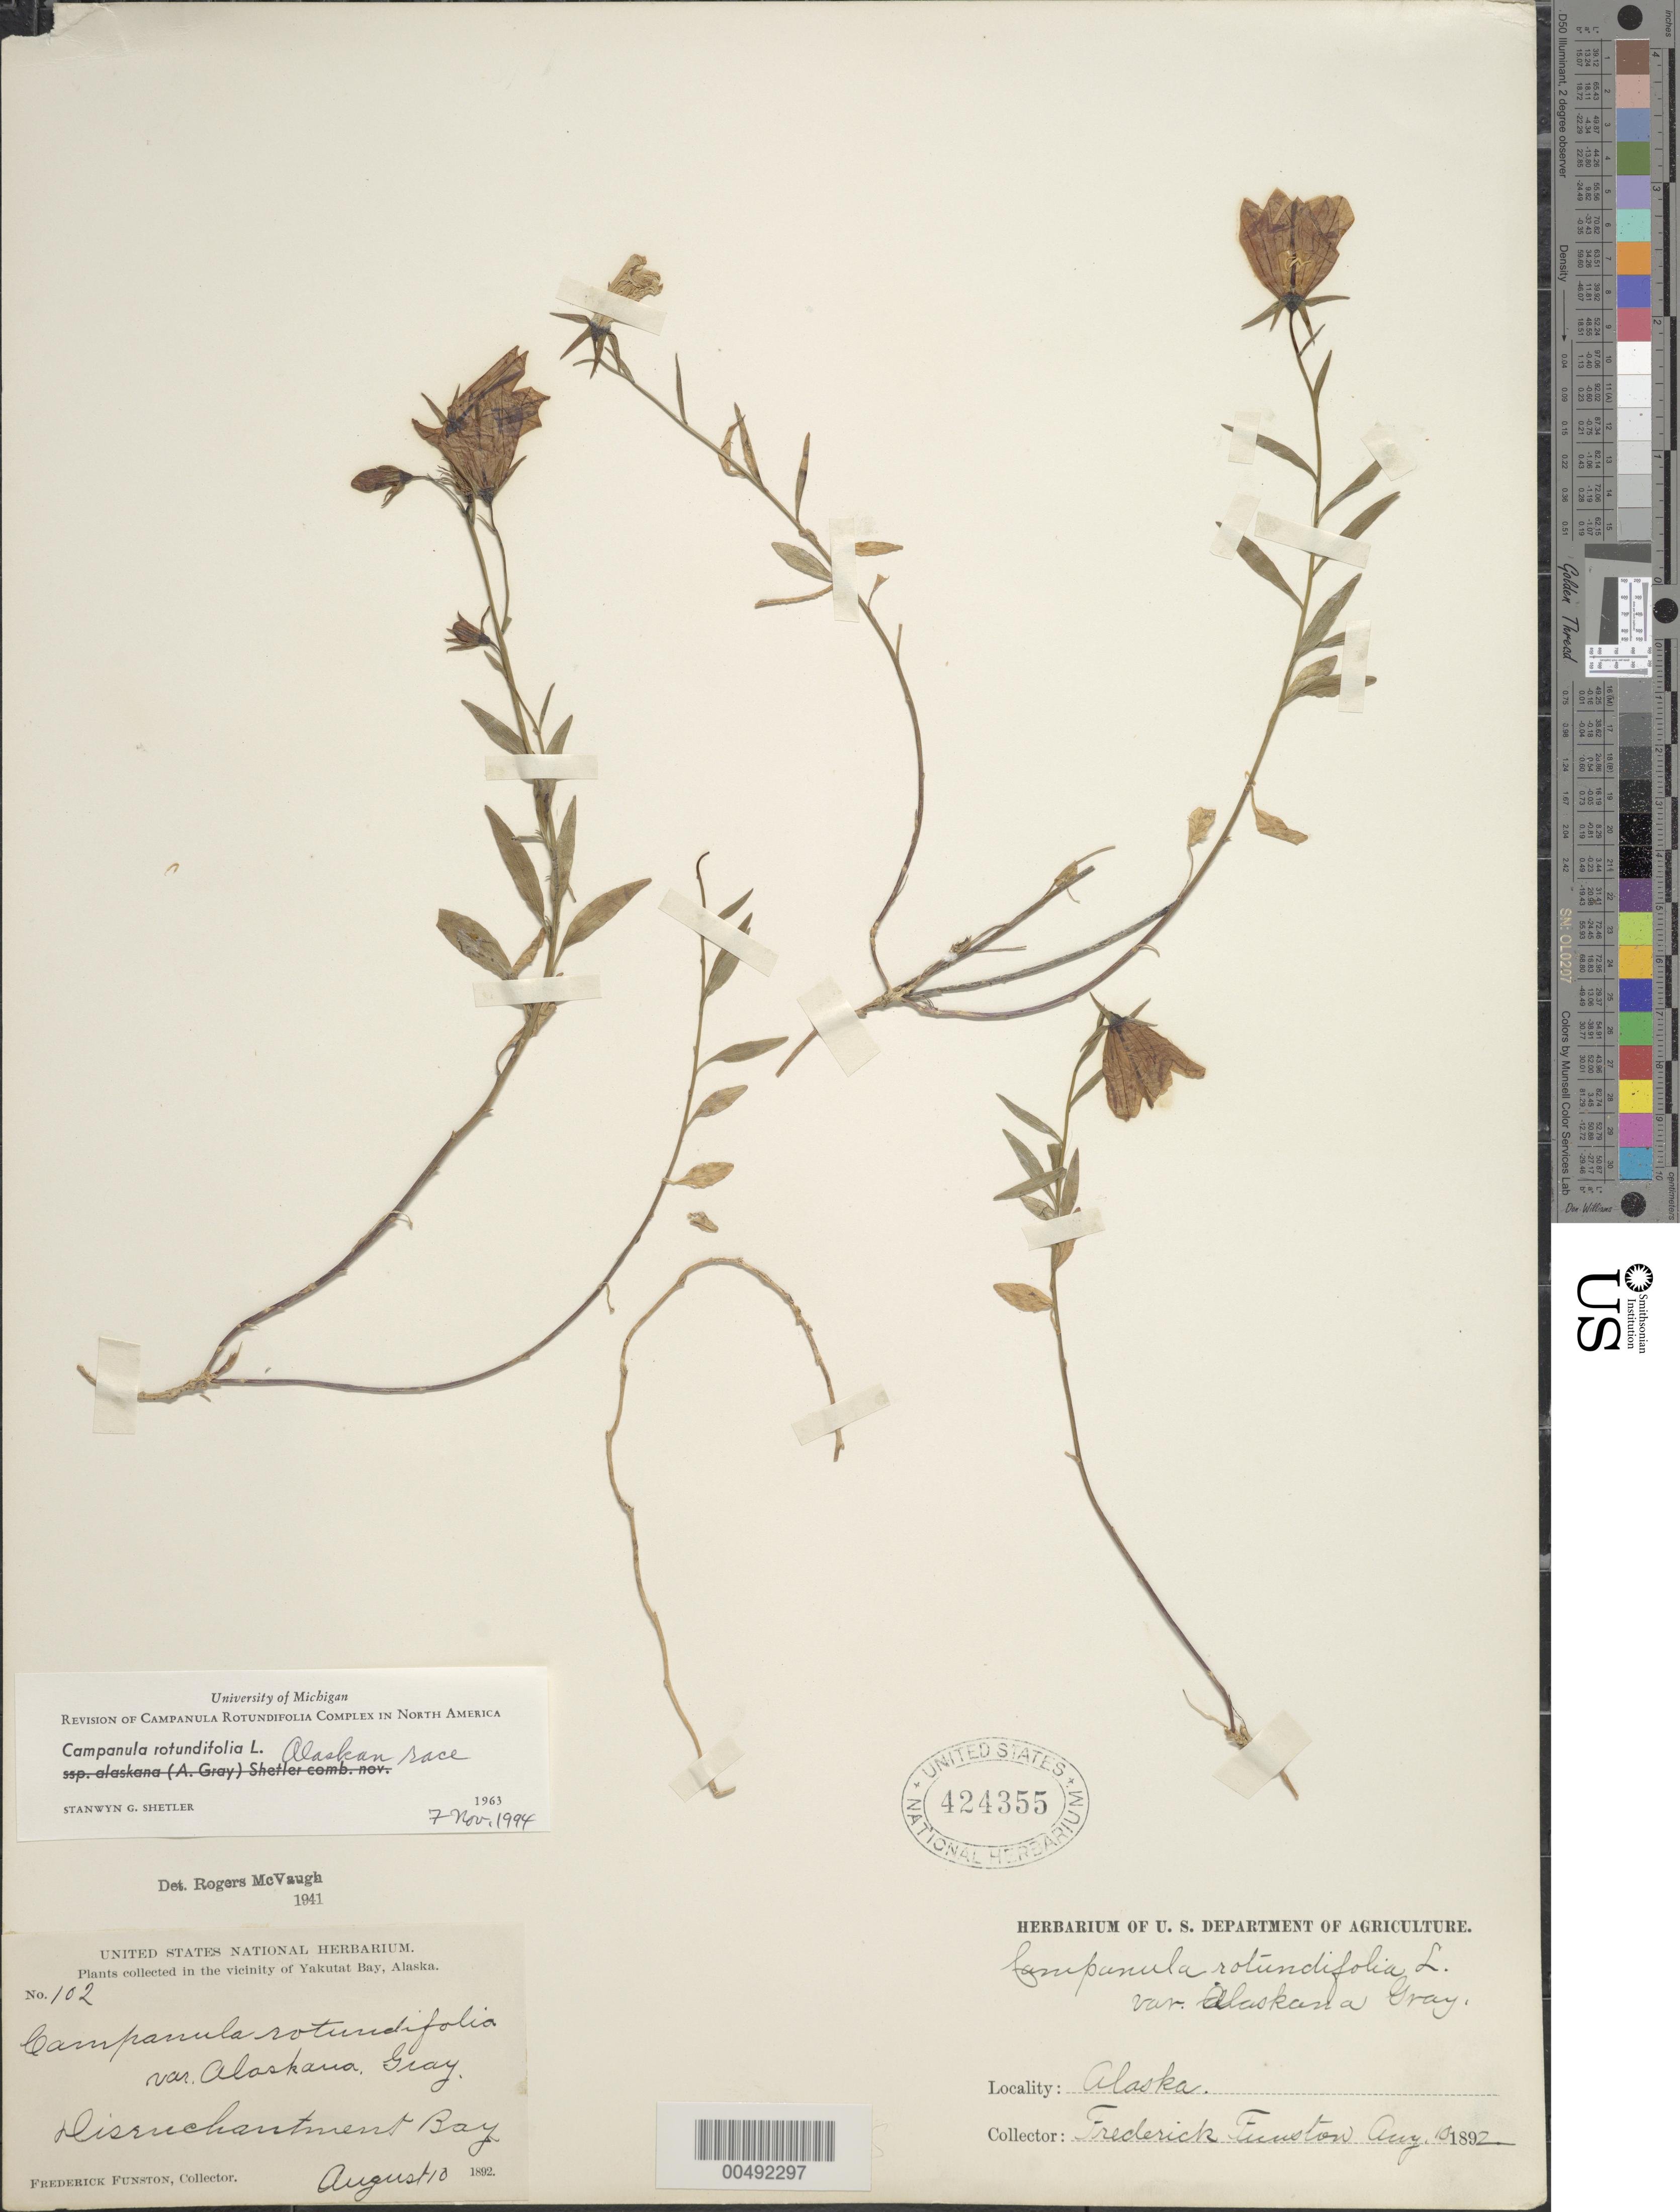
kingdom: Plantae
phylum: Tracheophyta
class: Magnoliopsida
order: Asterales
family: Campanulaceae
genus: Campanula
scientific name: Campanula rotundifolia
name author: L.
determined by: Shetler, Stanwyn G., (US), NMNH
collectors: F. Funston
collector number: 102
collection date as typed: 10 Aug 1892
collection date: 1892-08-10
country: United States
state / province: Alaska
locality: Yakutat Bay, Disenchantment Bay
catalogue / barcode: US 424355